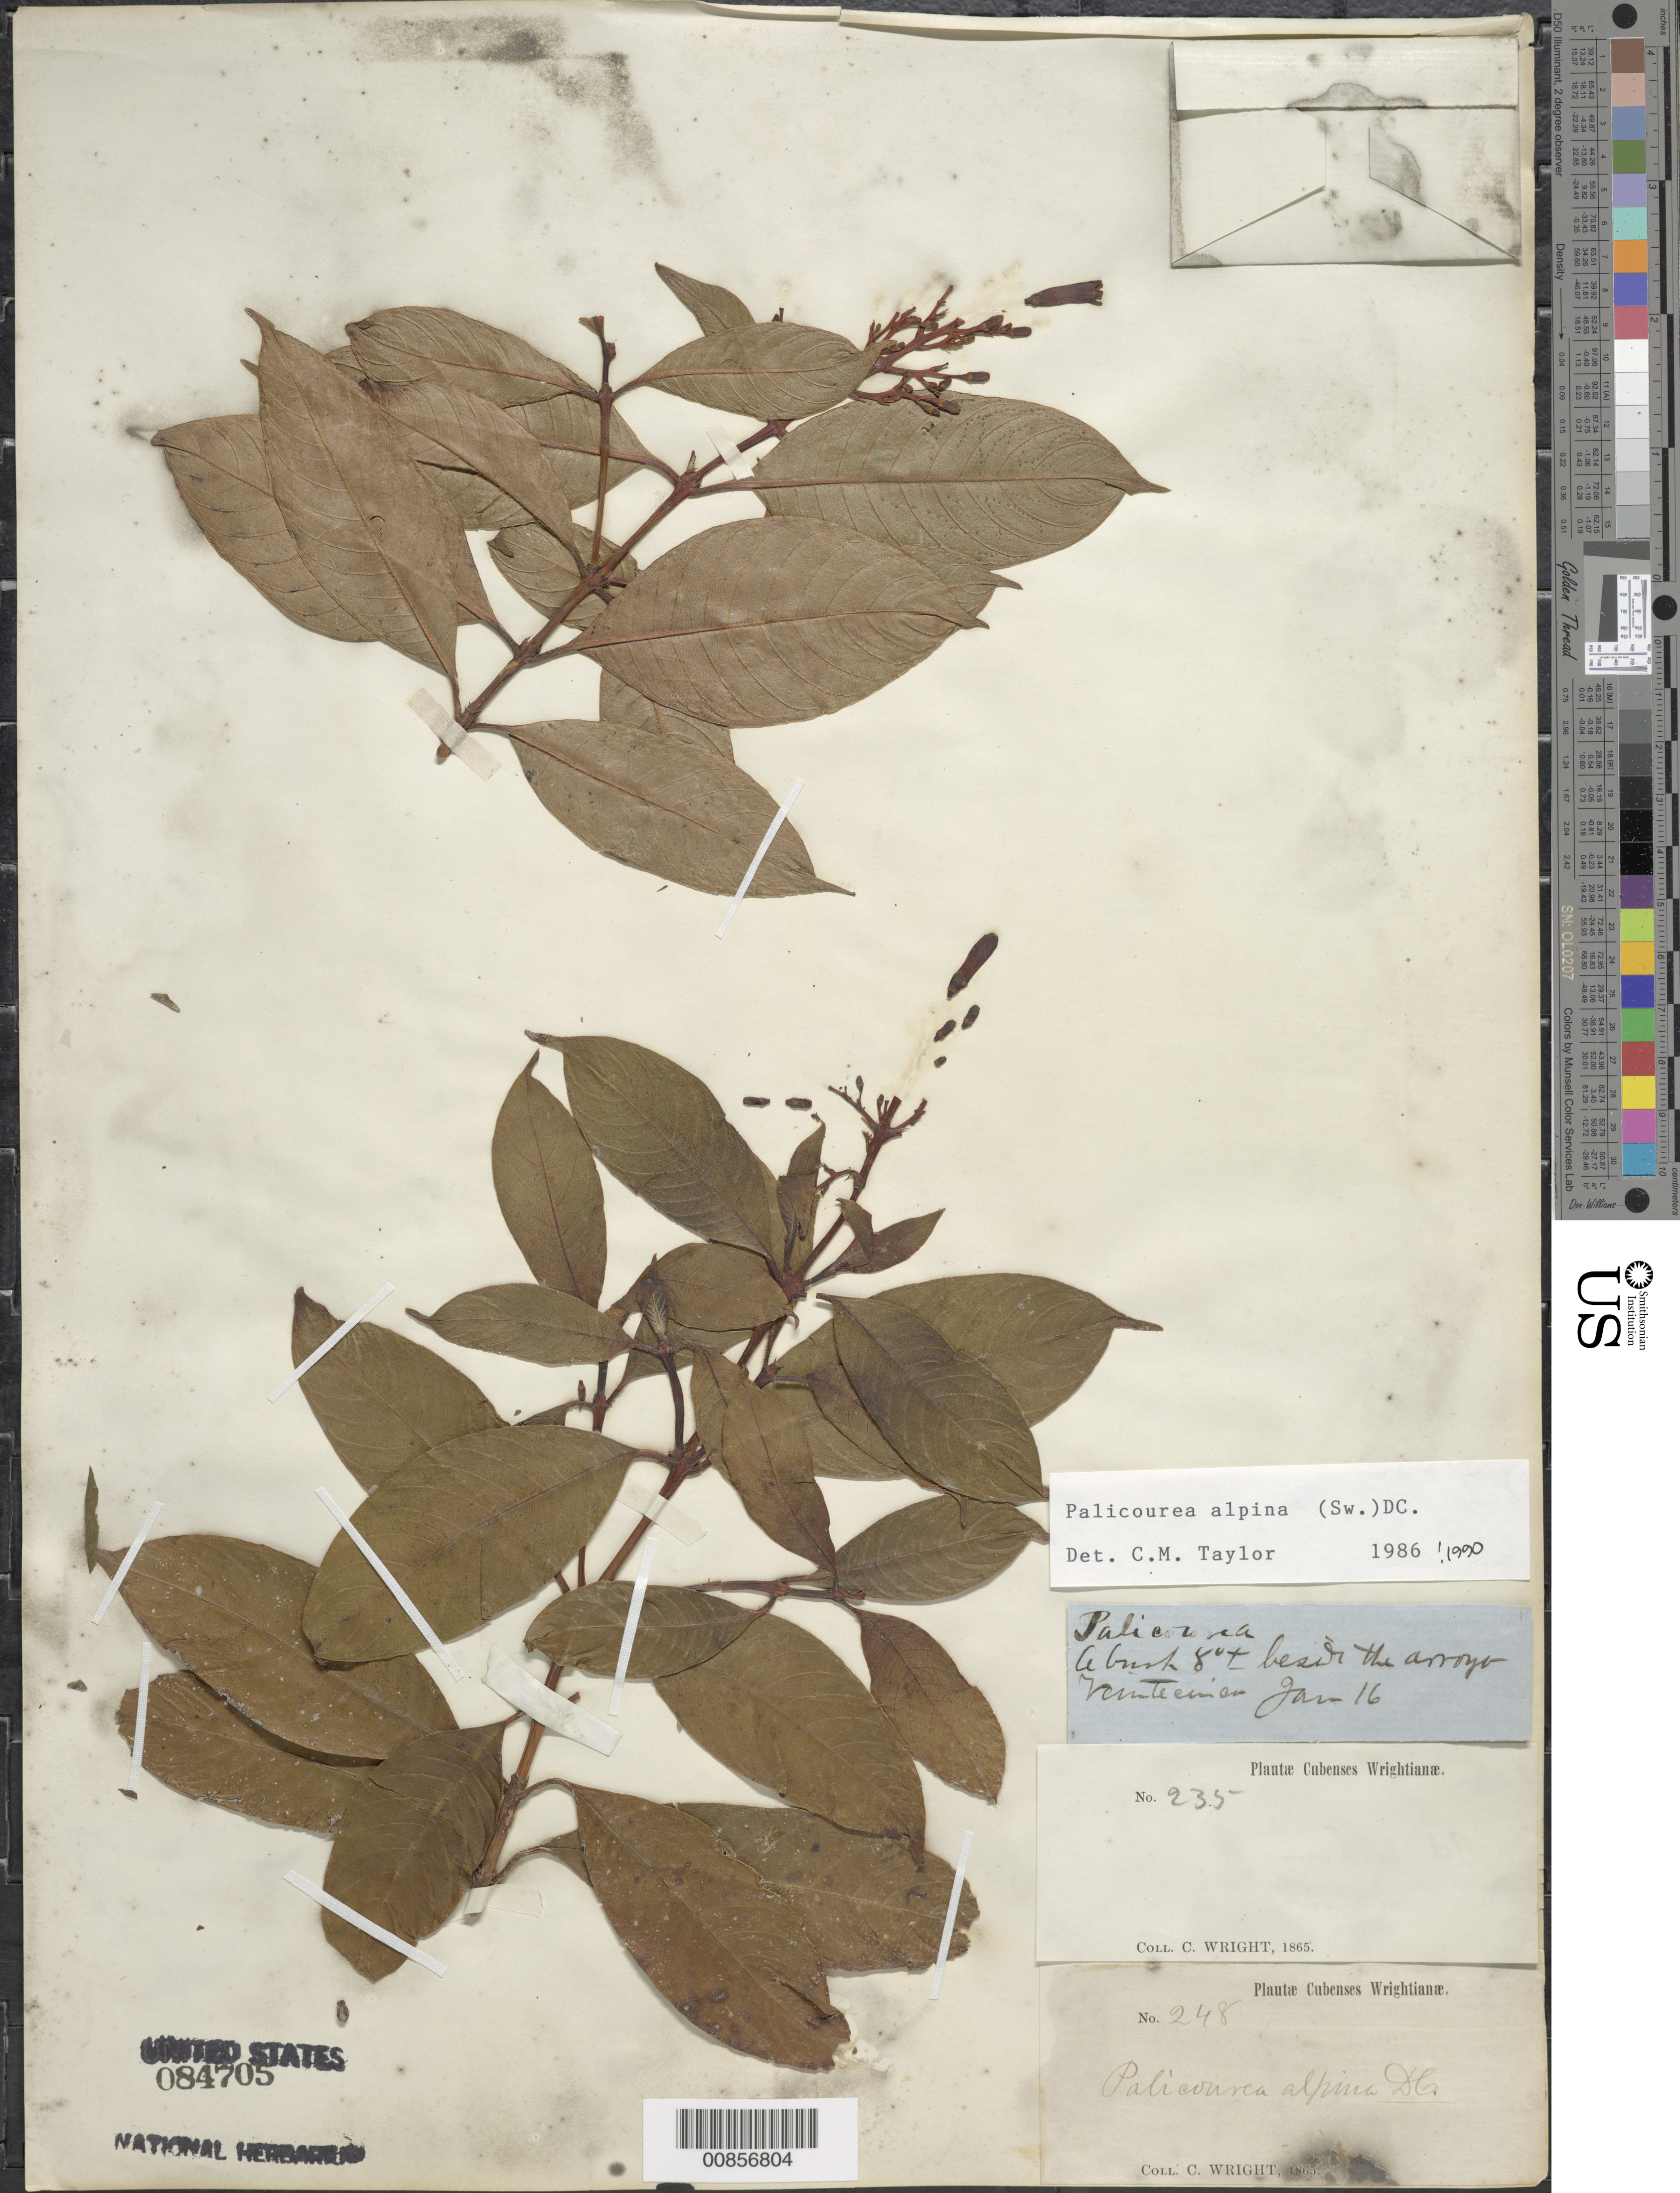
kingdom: Plantae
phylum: Tracheophyta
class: Magnoliopsida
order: Gentianales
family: Rubiaceae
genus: Palicourea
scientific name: Palicourea alpina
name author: (Sw.) DC.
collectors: C. Wright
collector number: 235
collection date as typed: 1865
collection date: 1865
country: Cuba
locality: Arroyo Veintecinen (sp?)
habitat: Beside arroyo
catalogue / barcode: US 84705